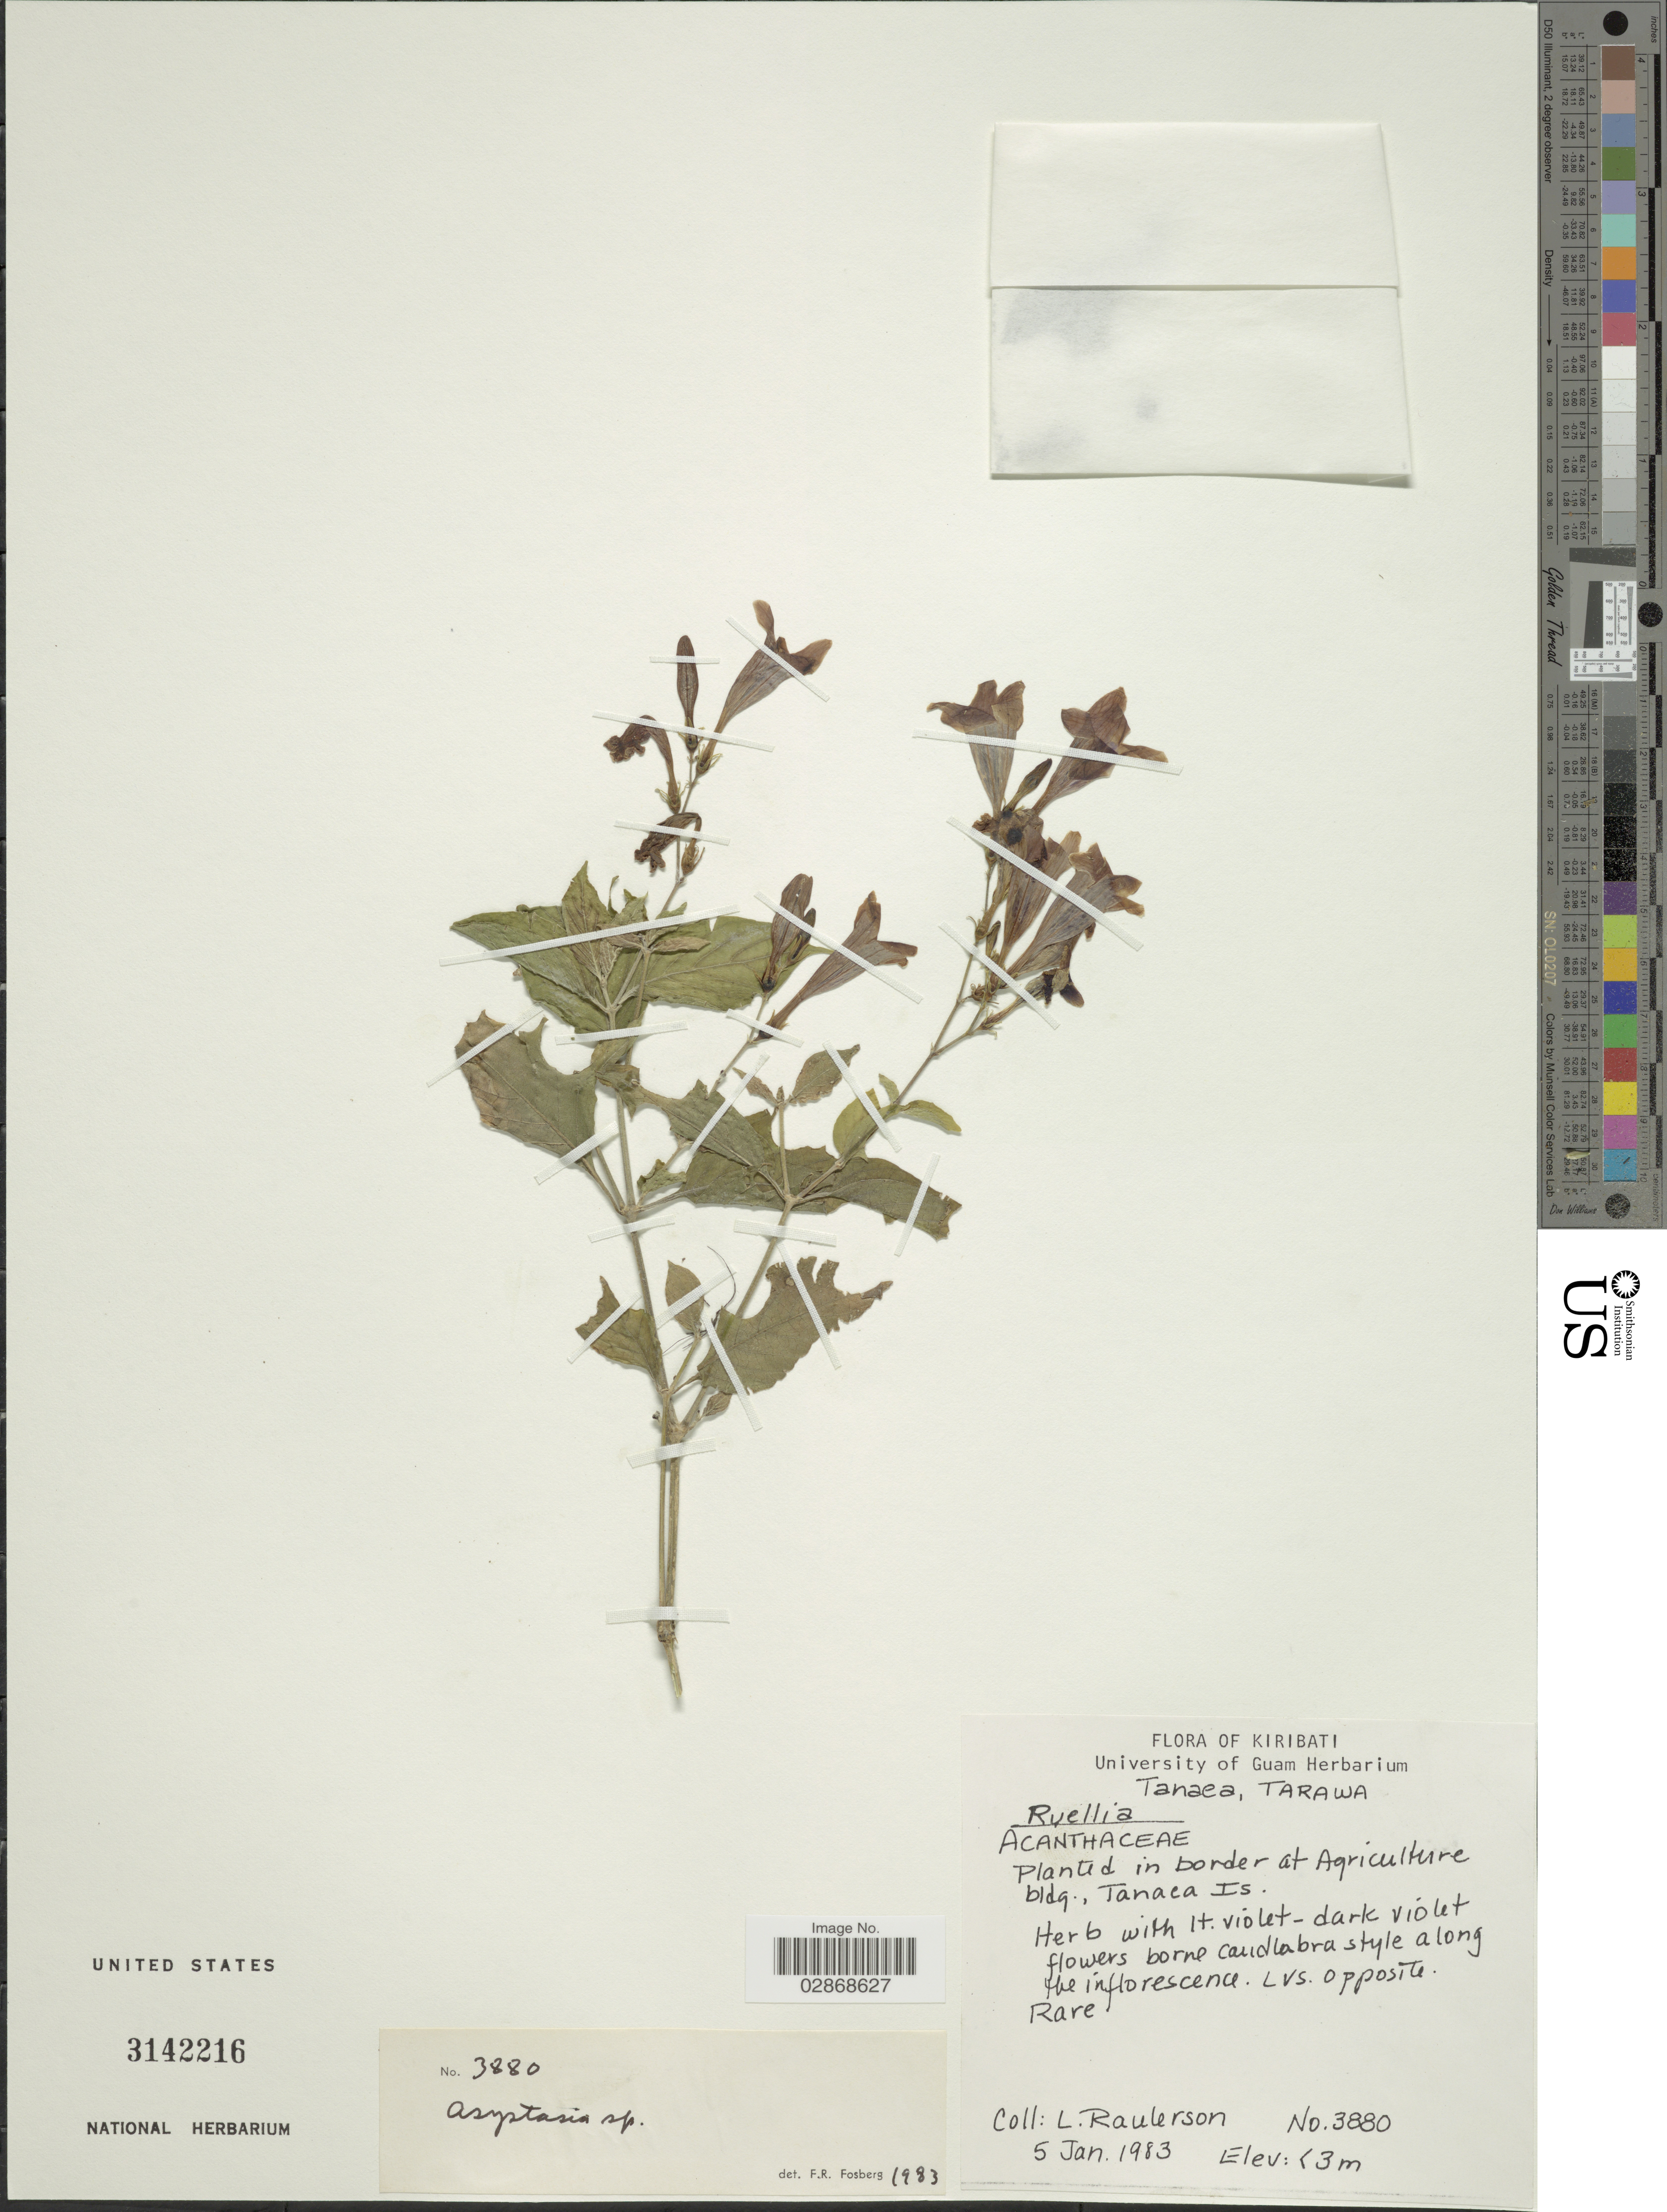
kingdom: Plantae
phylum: Tracheophyta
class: Magnoliopsida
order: Lamiales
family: Acanthaceae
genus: Asystasia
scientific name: Asystasia intrusa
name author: (Forssk.) Blume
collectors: L. Raulerson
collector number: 3880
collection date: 1983-01-05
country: Kiribati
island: Tarawa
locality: Tanaea, Tarawa. In border at Agriculture bldg., Tanaca Is.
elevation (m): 3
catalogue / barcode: US 3142216